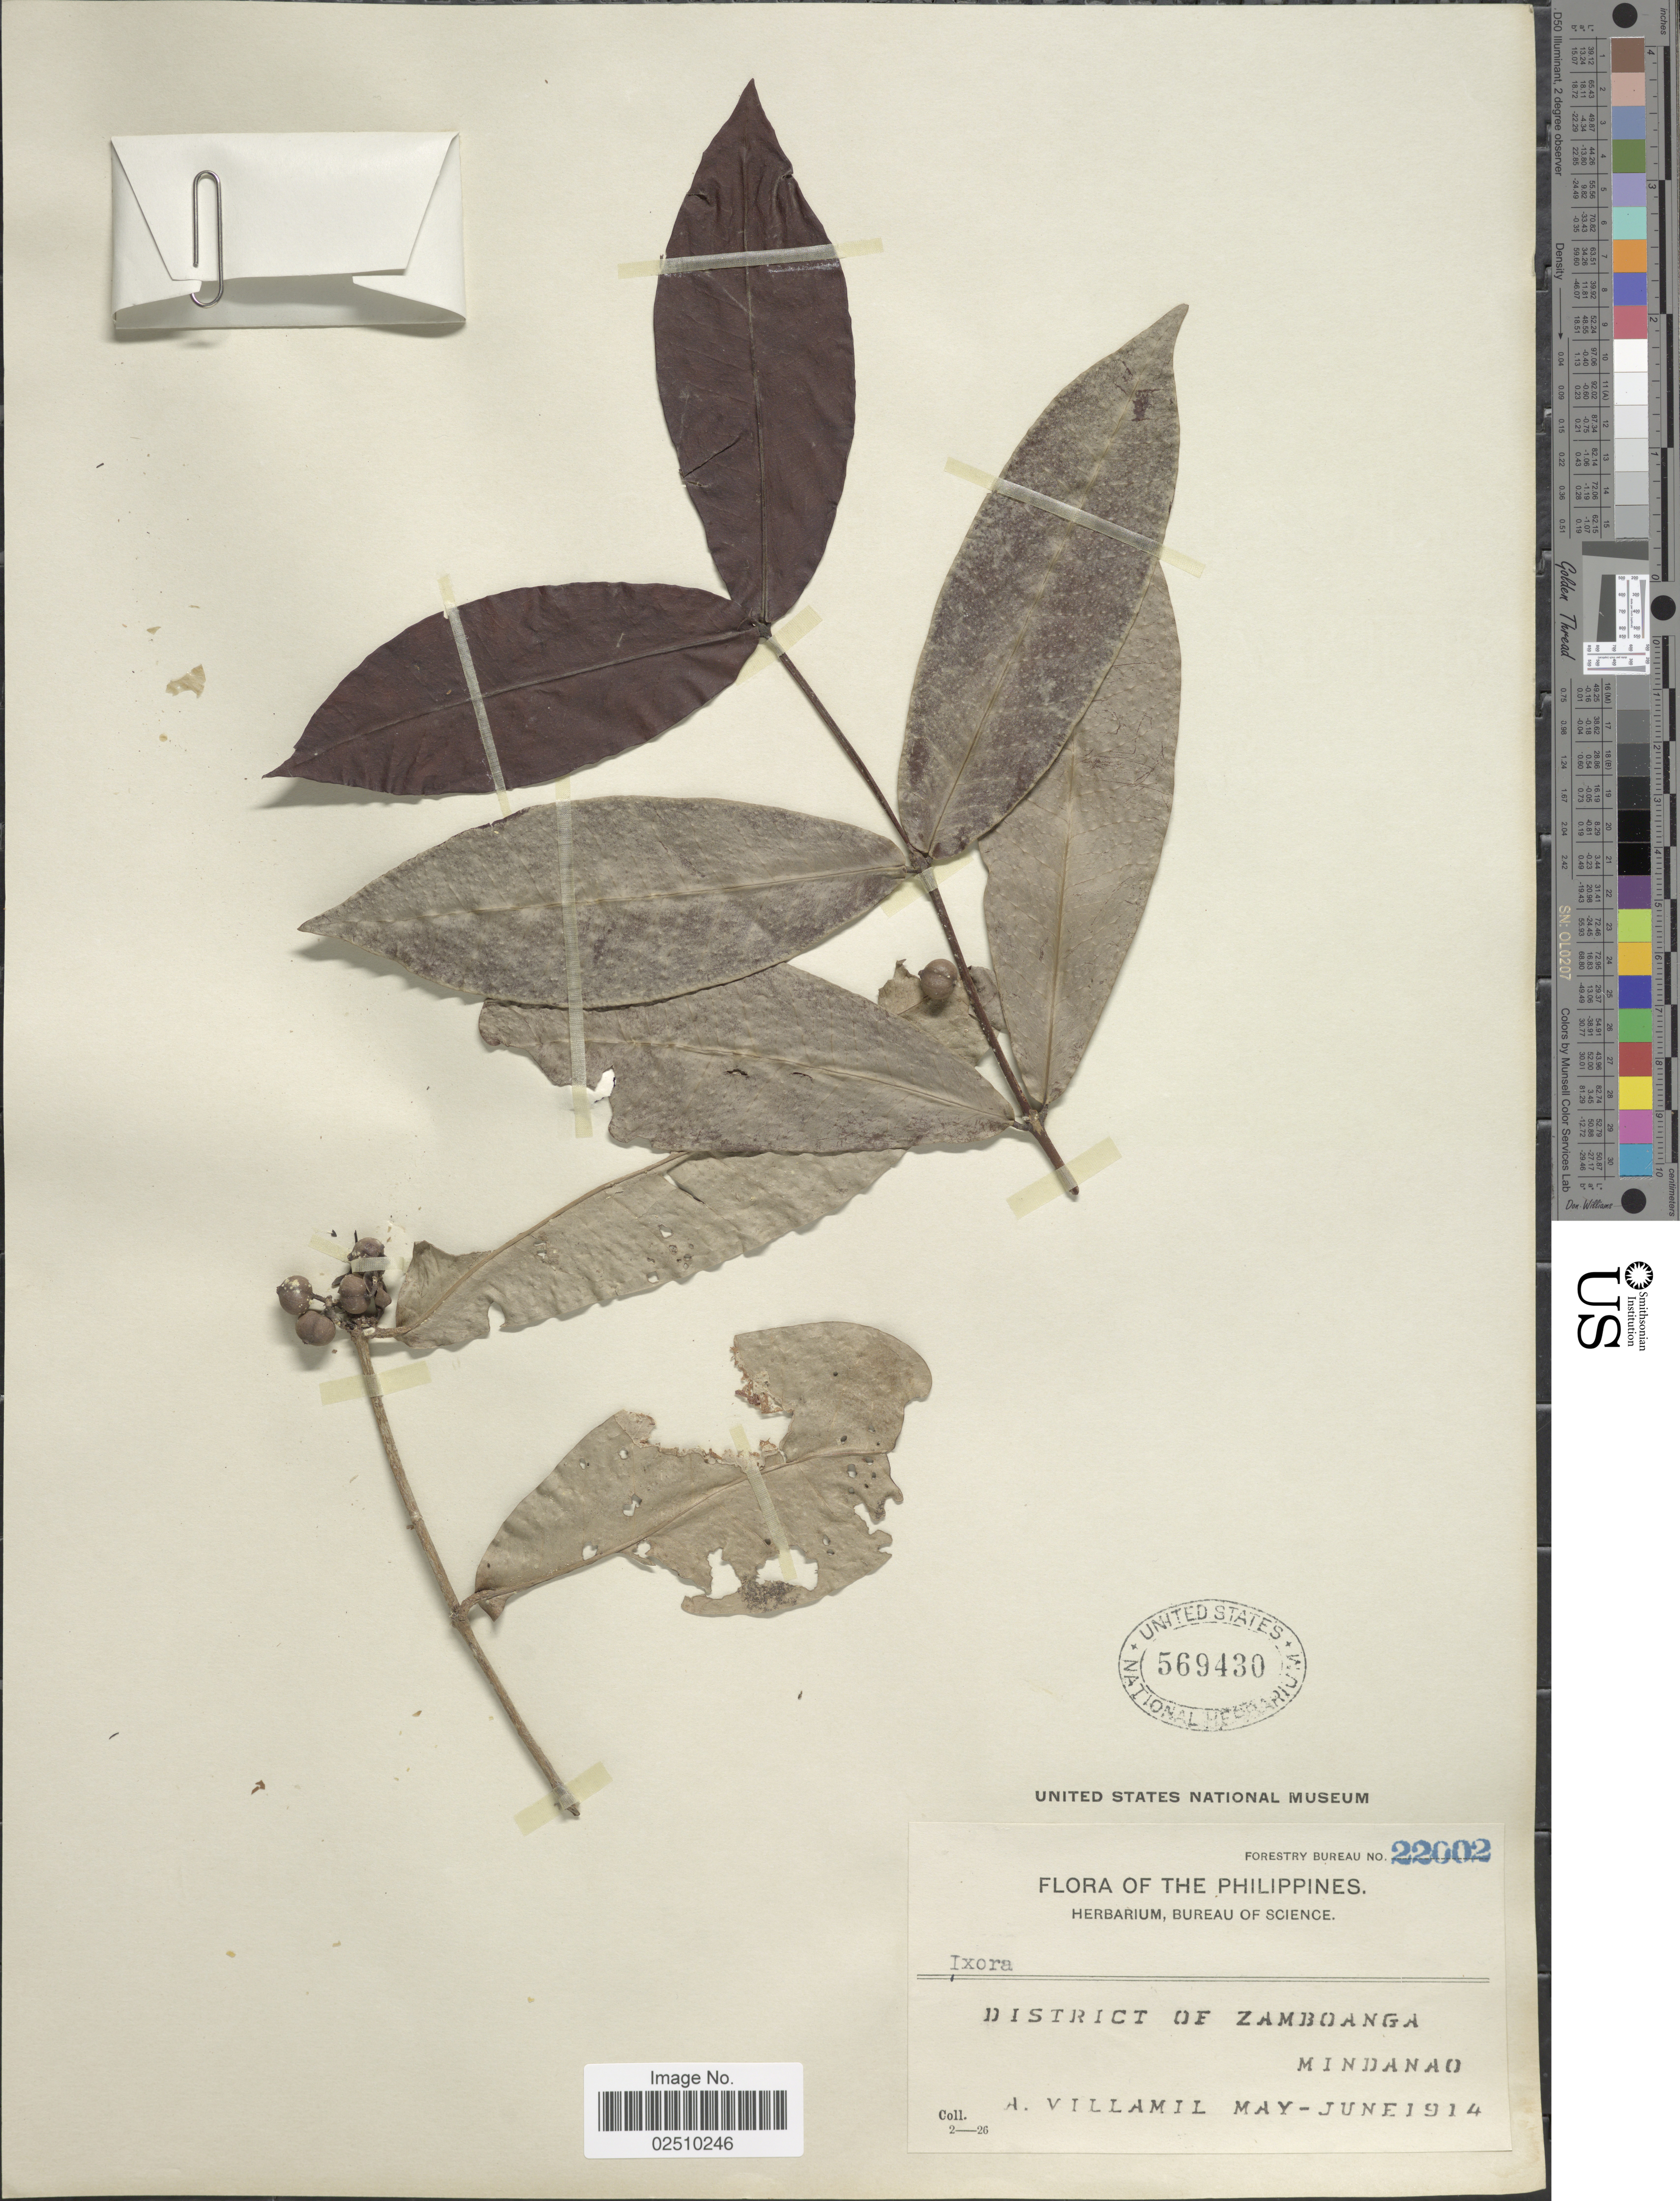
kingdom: Plantae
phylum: Tracheophyta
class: Magnoliopsida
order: Gentianales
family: Rubiaceae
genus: Ixora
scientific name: Ixora sp.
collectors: A. Villamil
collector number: Forestry Bureau 22002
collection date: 1914-05/1914-06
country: Philippines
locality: District of Zamboanga, Mindanao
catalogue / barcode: US 569430